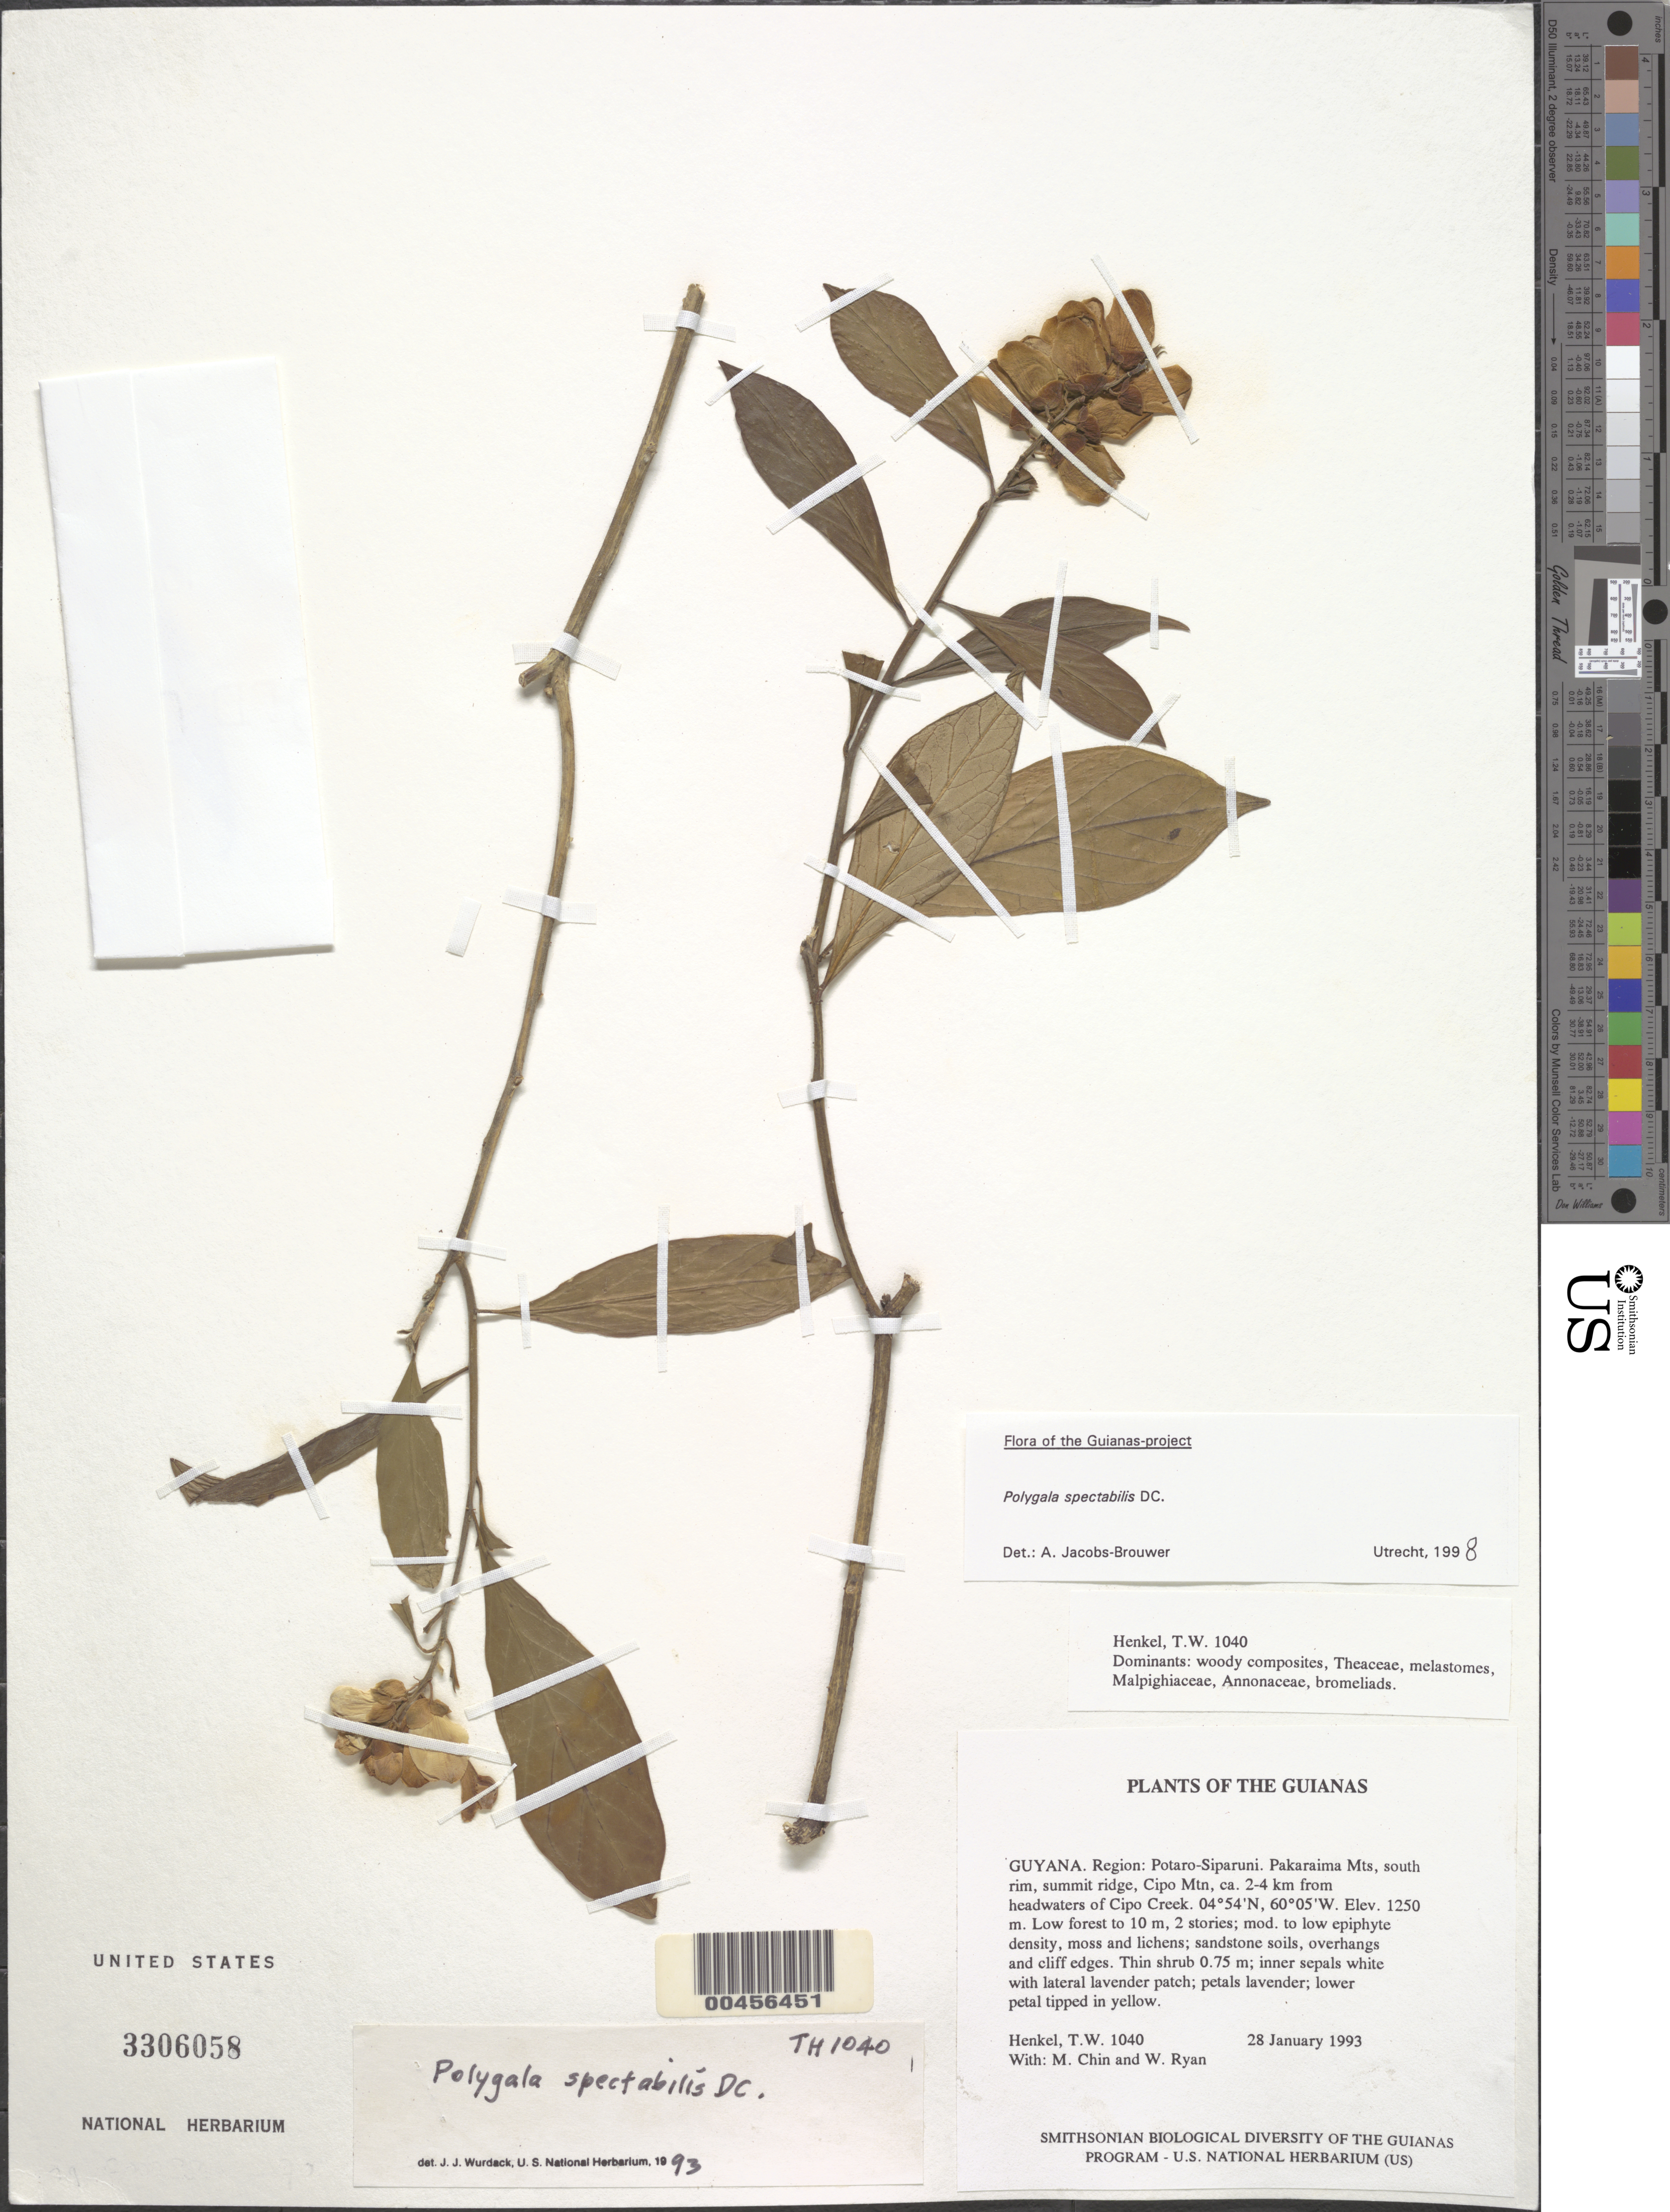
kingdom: Plantae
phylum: Tracheophyta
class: Magnoliopsida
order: Fabales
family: Polygalaceae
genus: Caamembeca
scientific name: Caamembeca spectabilis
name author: (DC.) J.F.B. Pastore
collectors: T. Henkel, M. Chin & W. Ryan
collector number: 1040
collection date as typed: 28 January 1993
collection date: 1993-01-28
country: Guyana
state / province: Potaro-Siparuni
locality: Pakaraima Mts, S rim, summit ridge, Cipo Mt, ±2-4 km from headwaters of Cipo Creek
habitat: Low forest to 10 m, 2 stories; sandstone soils, overhangs and cliff edges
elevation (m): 1250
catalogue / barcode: US 3306058